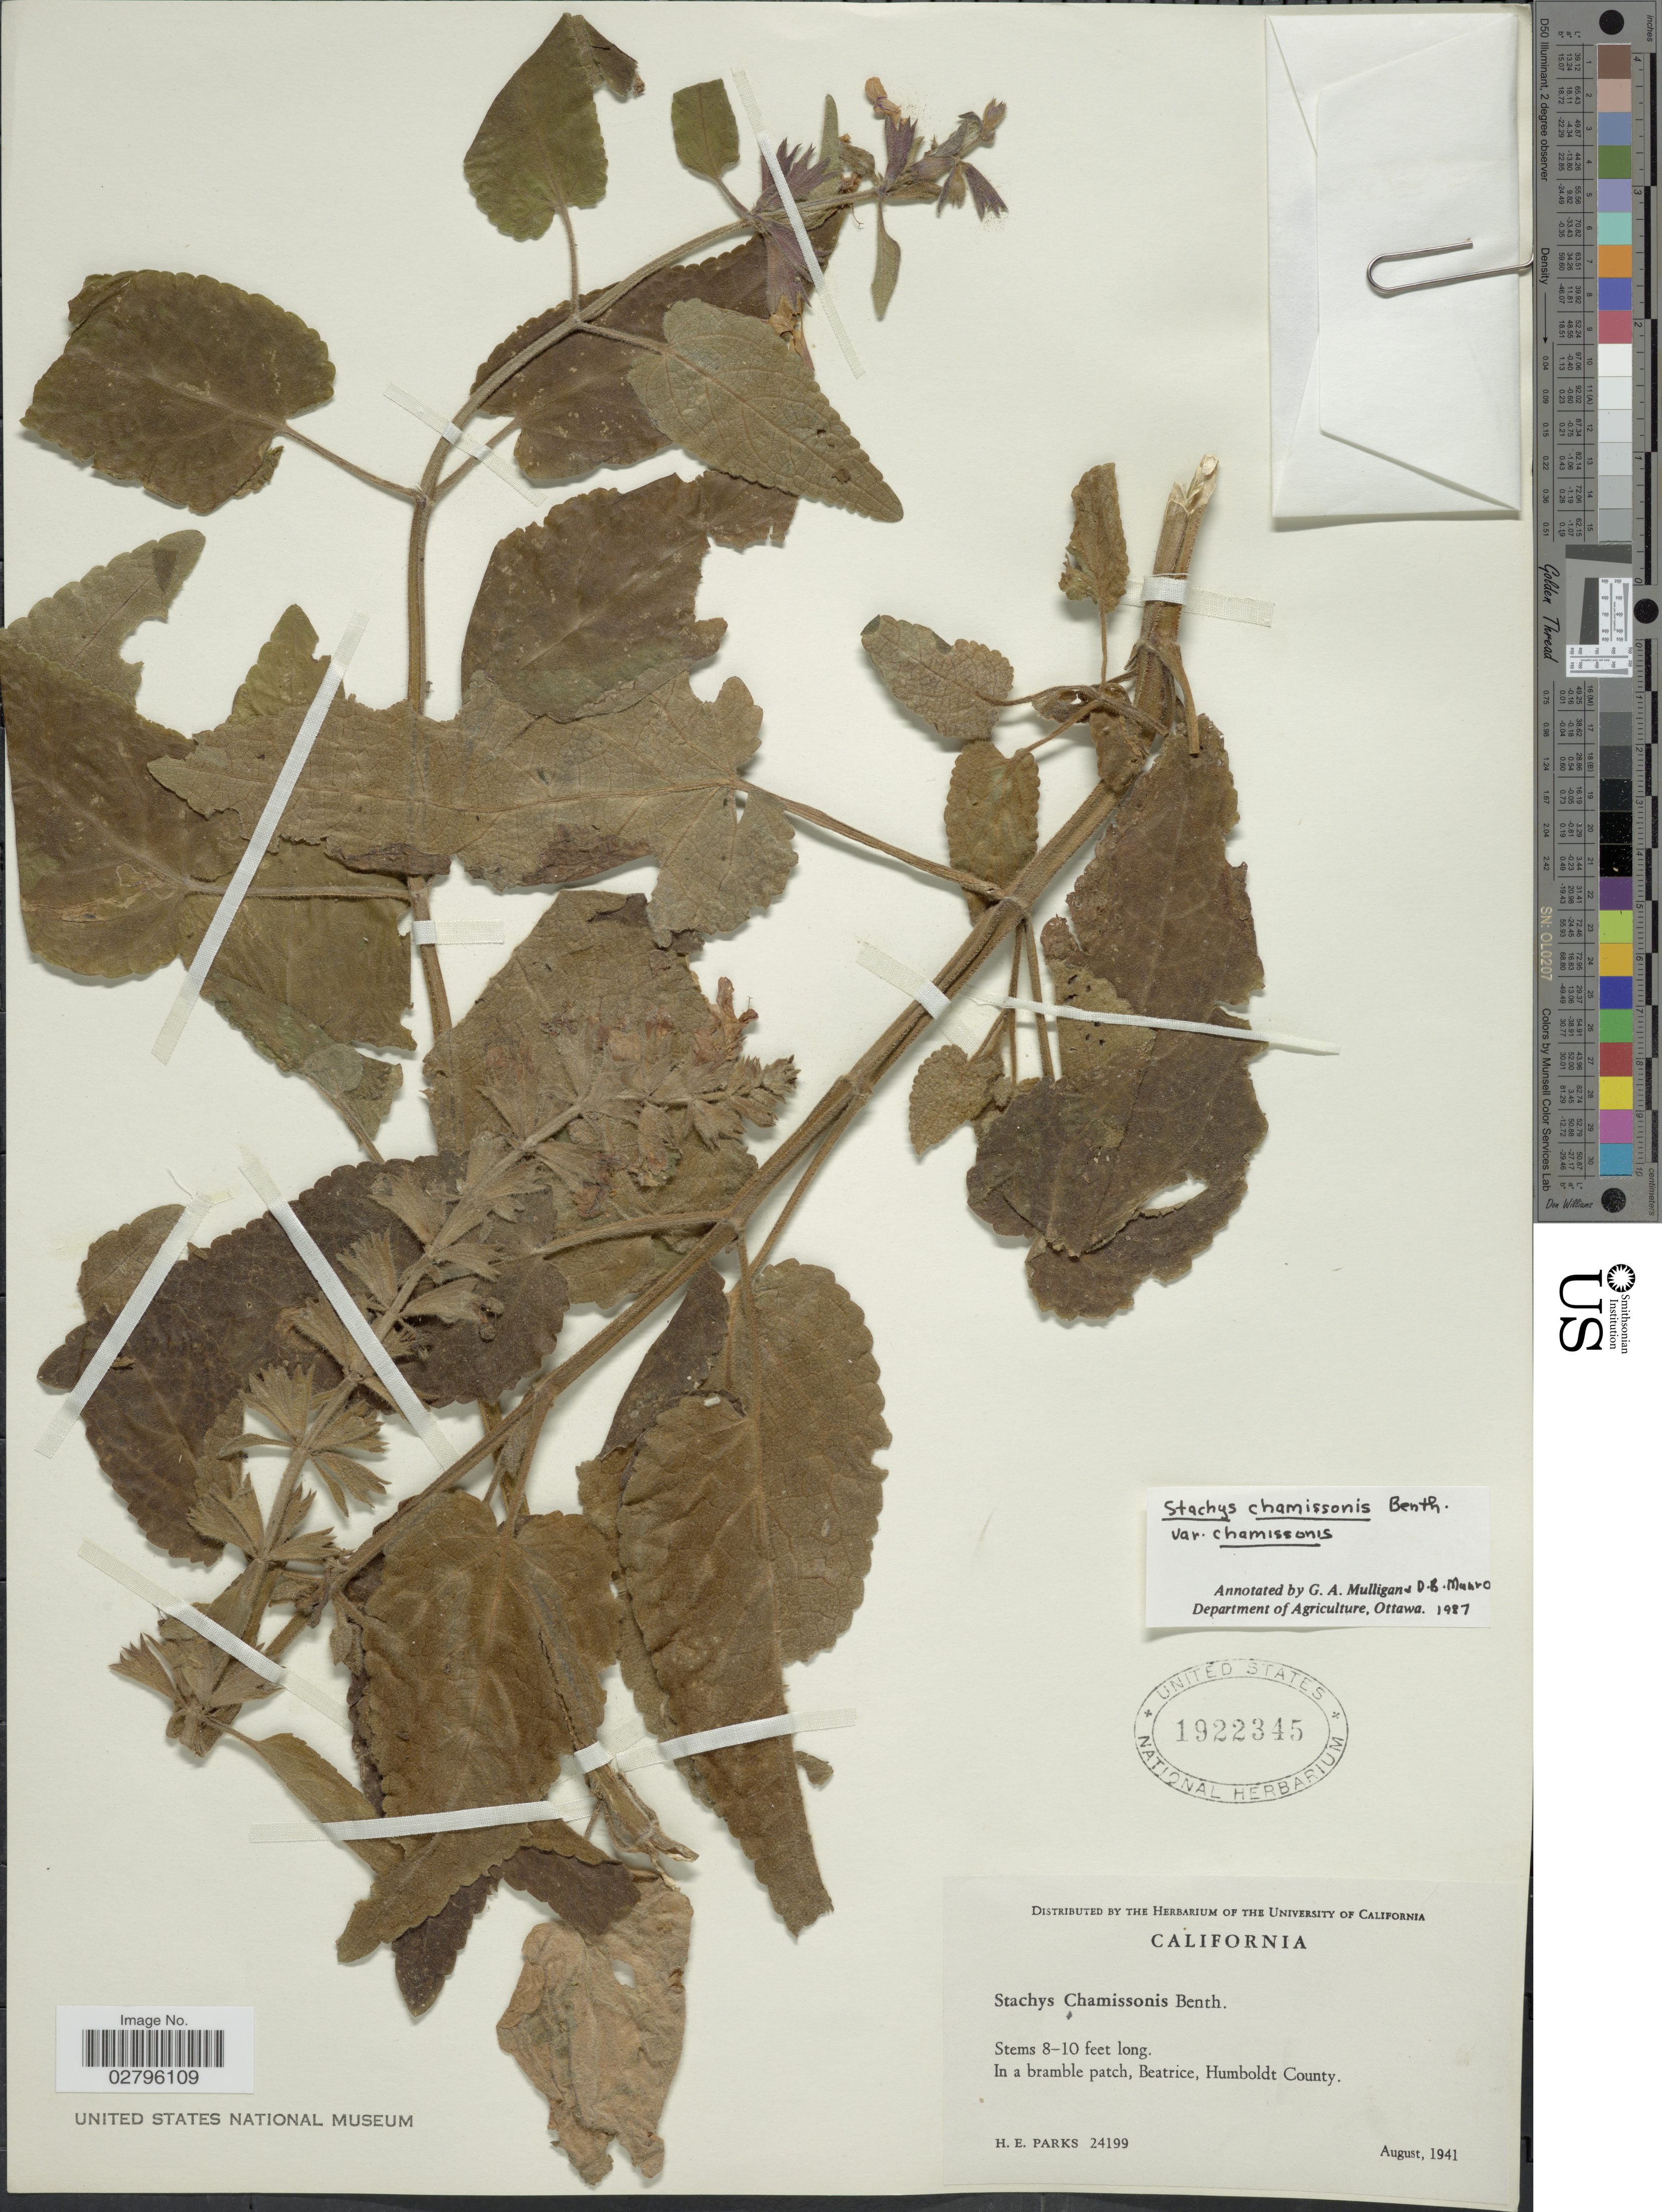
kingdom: Plantae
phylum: Tracheophyta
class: Magnoliopsida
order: Lamiales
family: Lamiaceae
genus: Stachys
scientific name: Stachys chamissonis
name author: Benth.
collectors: H. E. Parks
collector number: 24199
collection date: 1941-08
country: United States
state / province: California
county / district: Humboldt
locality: In a bramble patch, Beatrice, Humboldt County.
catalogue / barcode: US 1922345